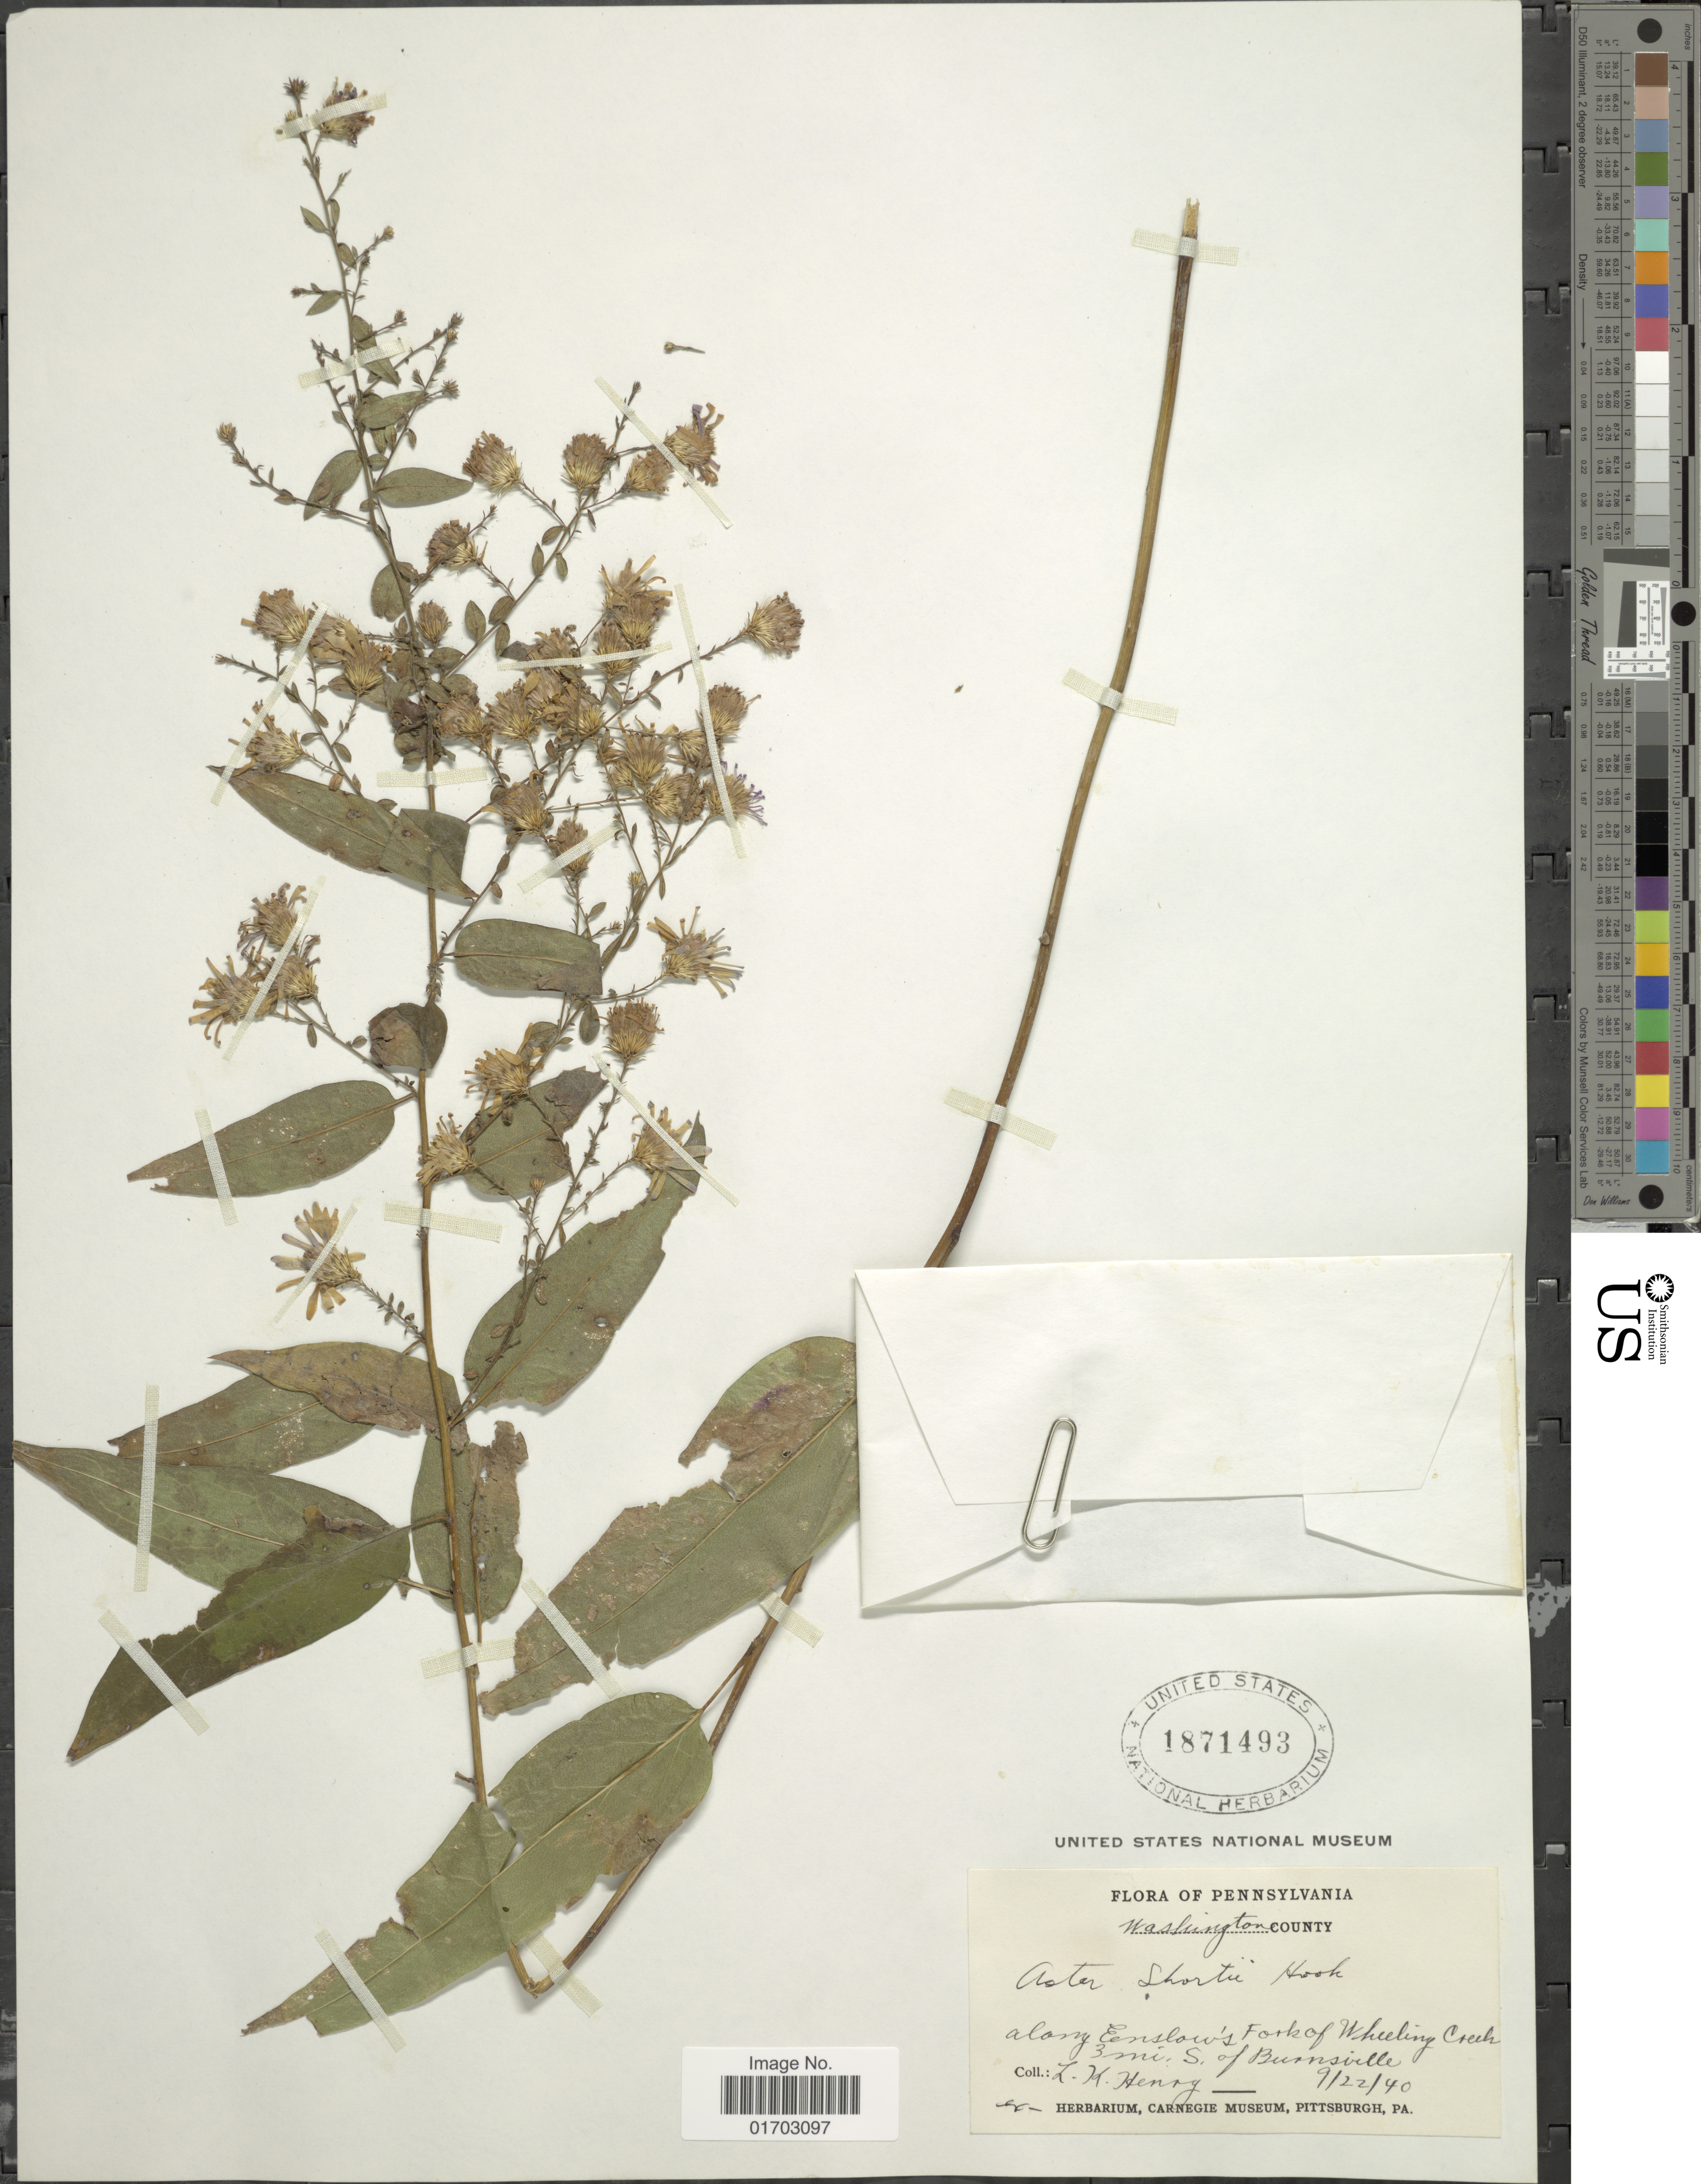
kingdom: Plantae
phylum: Tracheophyta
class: Magnoliopsida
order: Asterales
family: Asteraceae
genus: Symphyotrichum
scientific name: Symphyotrichum shortii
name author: (Lindl.) G.L. Nesom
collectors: L. K. Henry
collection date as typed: Transcribed d/m/y: 22/9/40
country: United States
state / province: Pennsylvania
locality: Washington County, along Eenslow's Fork of Wheeling Creek 3 mi. S. of Burnsville.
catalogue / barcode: US 1871493